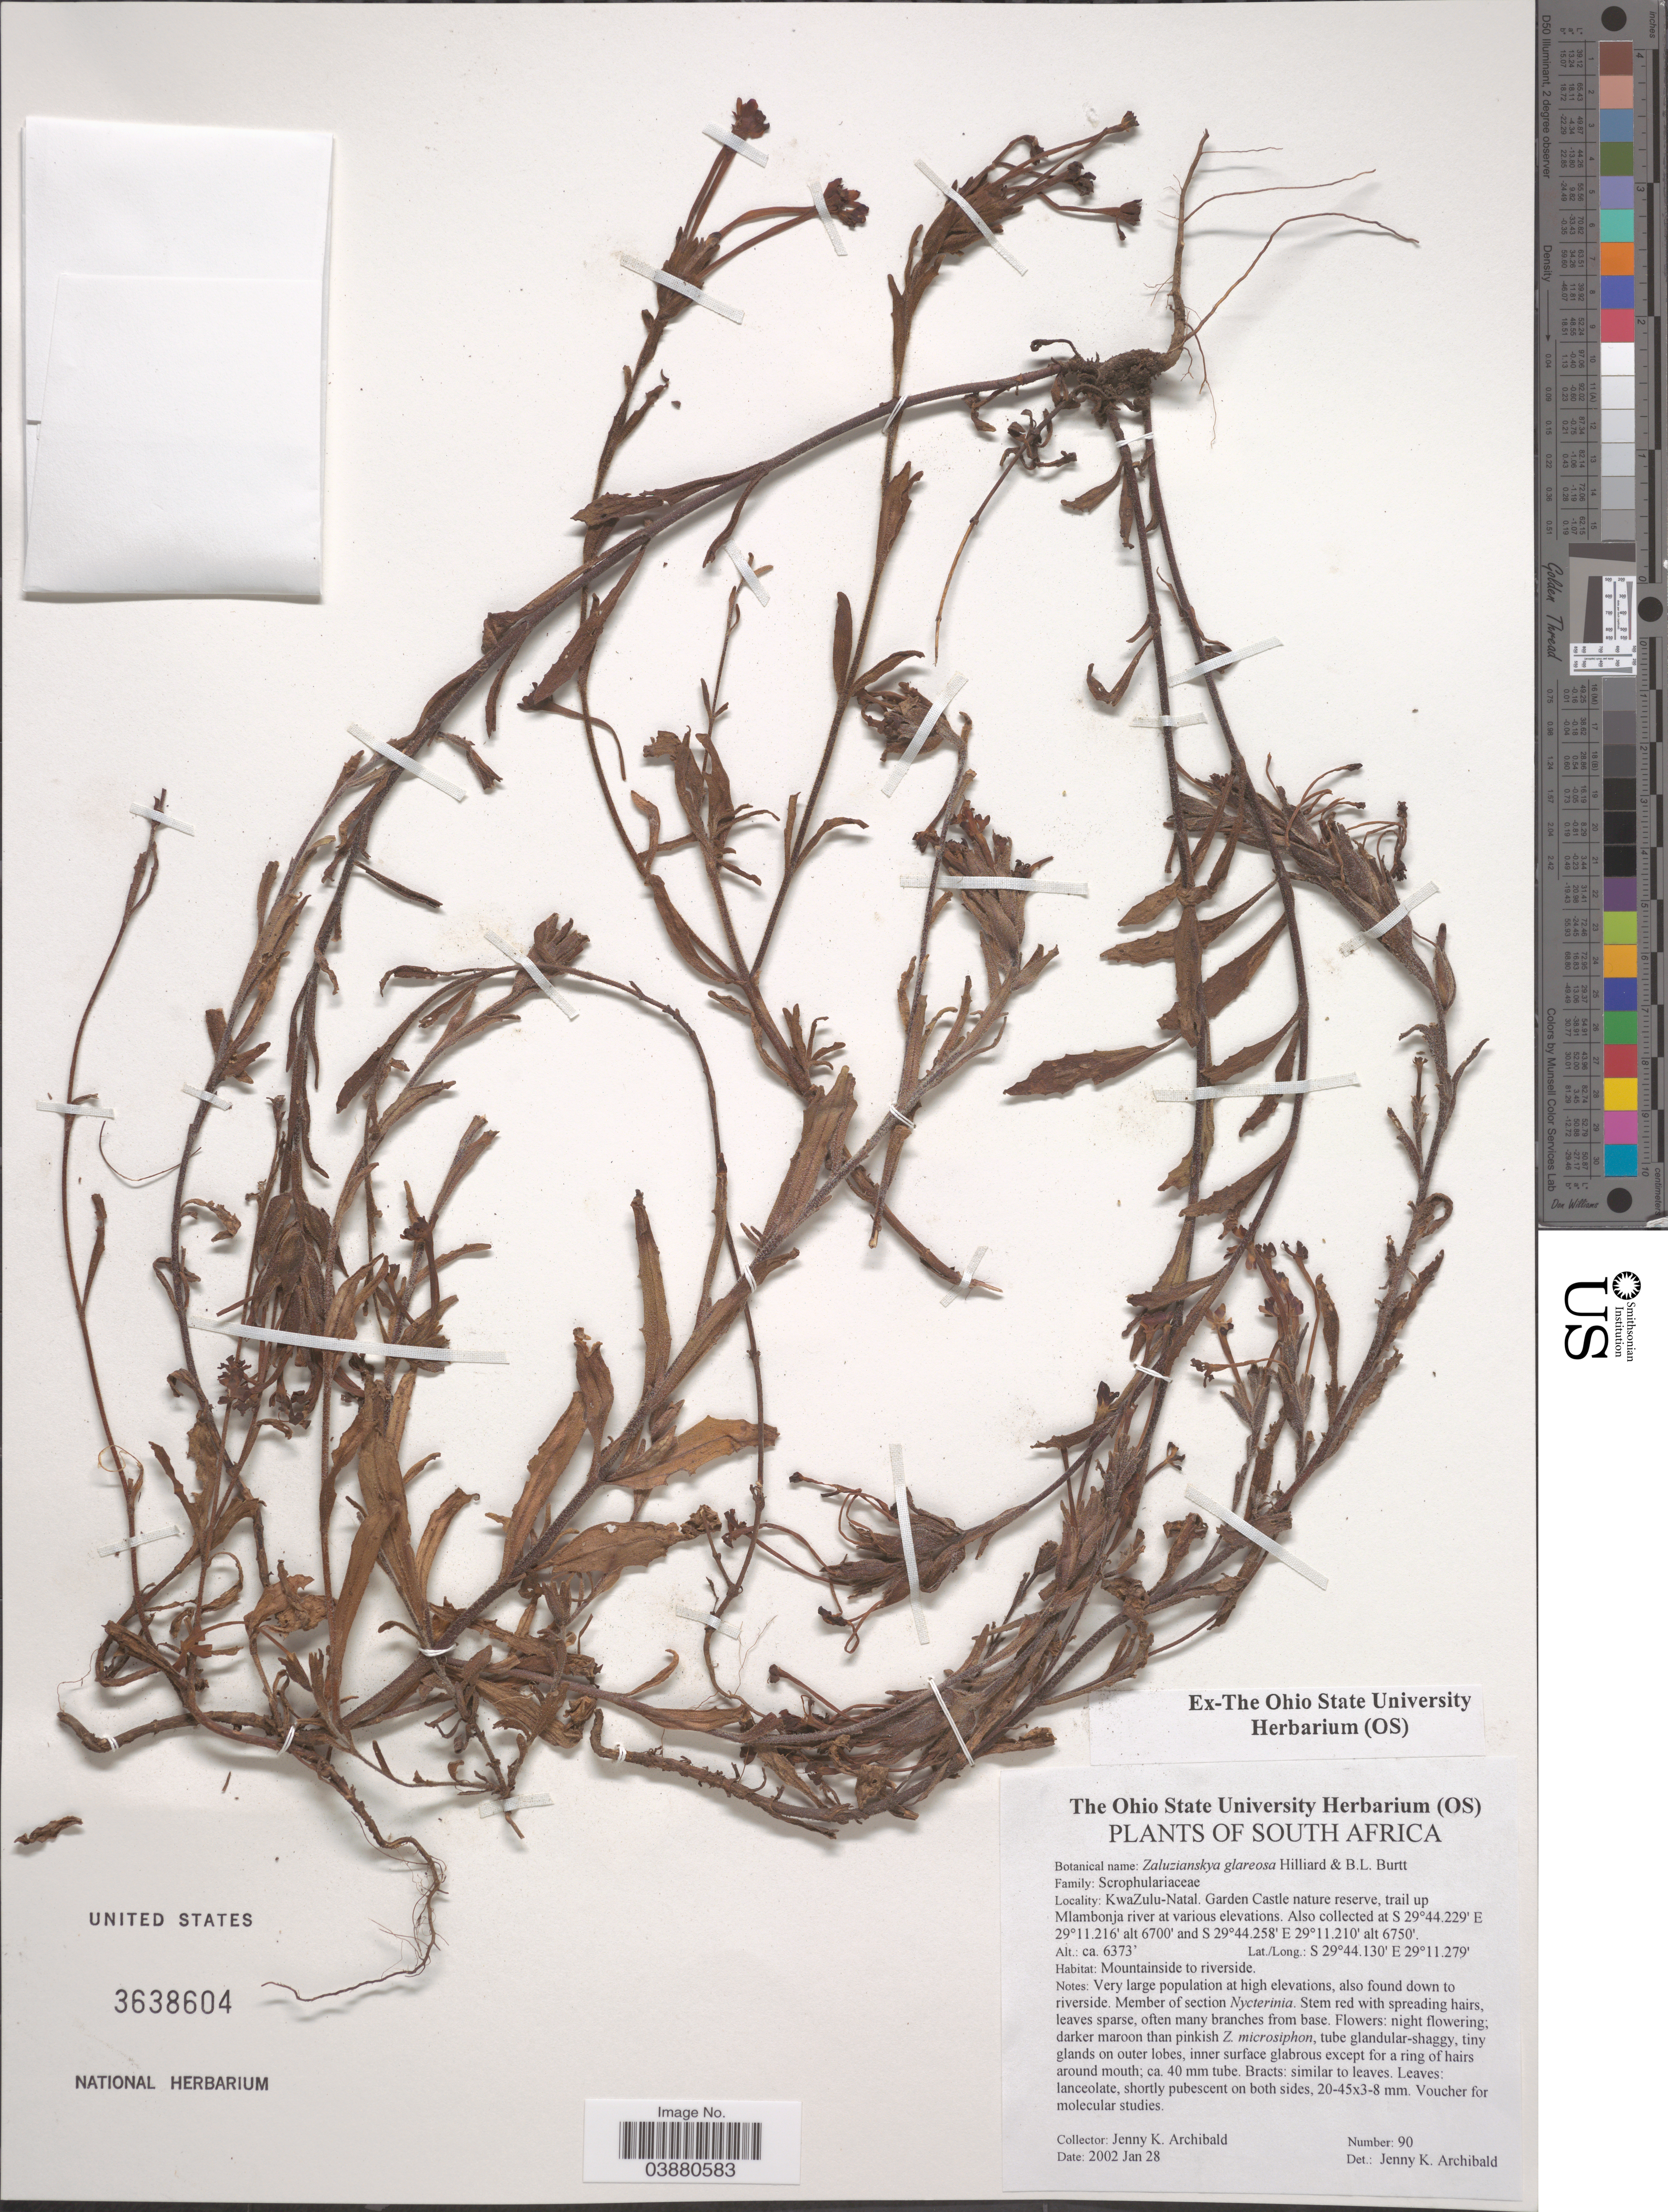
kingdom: Plantae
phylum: Tracheophyta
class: Magnoliopsida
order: Lamiales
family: Scrophulariaceae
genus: Zaluzianskya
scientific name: Zaluzianskya glareosa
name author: Hilliard & B.L. Burtt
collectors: J. Archibald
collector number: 90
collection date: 2002-01-28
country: South Africa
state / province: KwaZulu-Natal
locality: Garden Castle nature reserve, trail up Mlambonja river. Mountainside to riverside.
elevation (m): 1942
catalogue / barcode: US 3638604